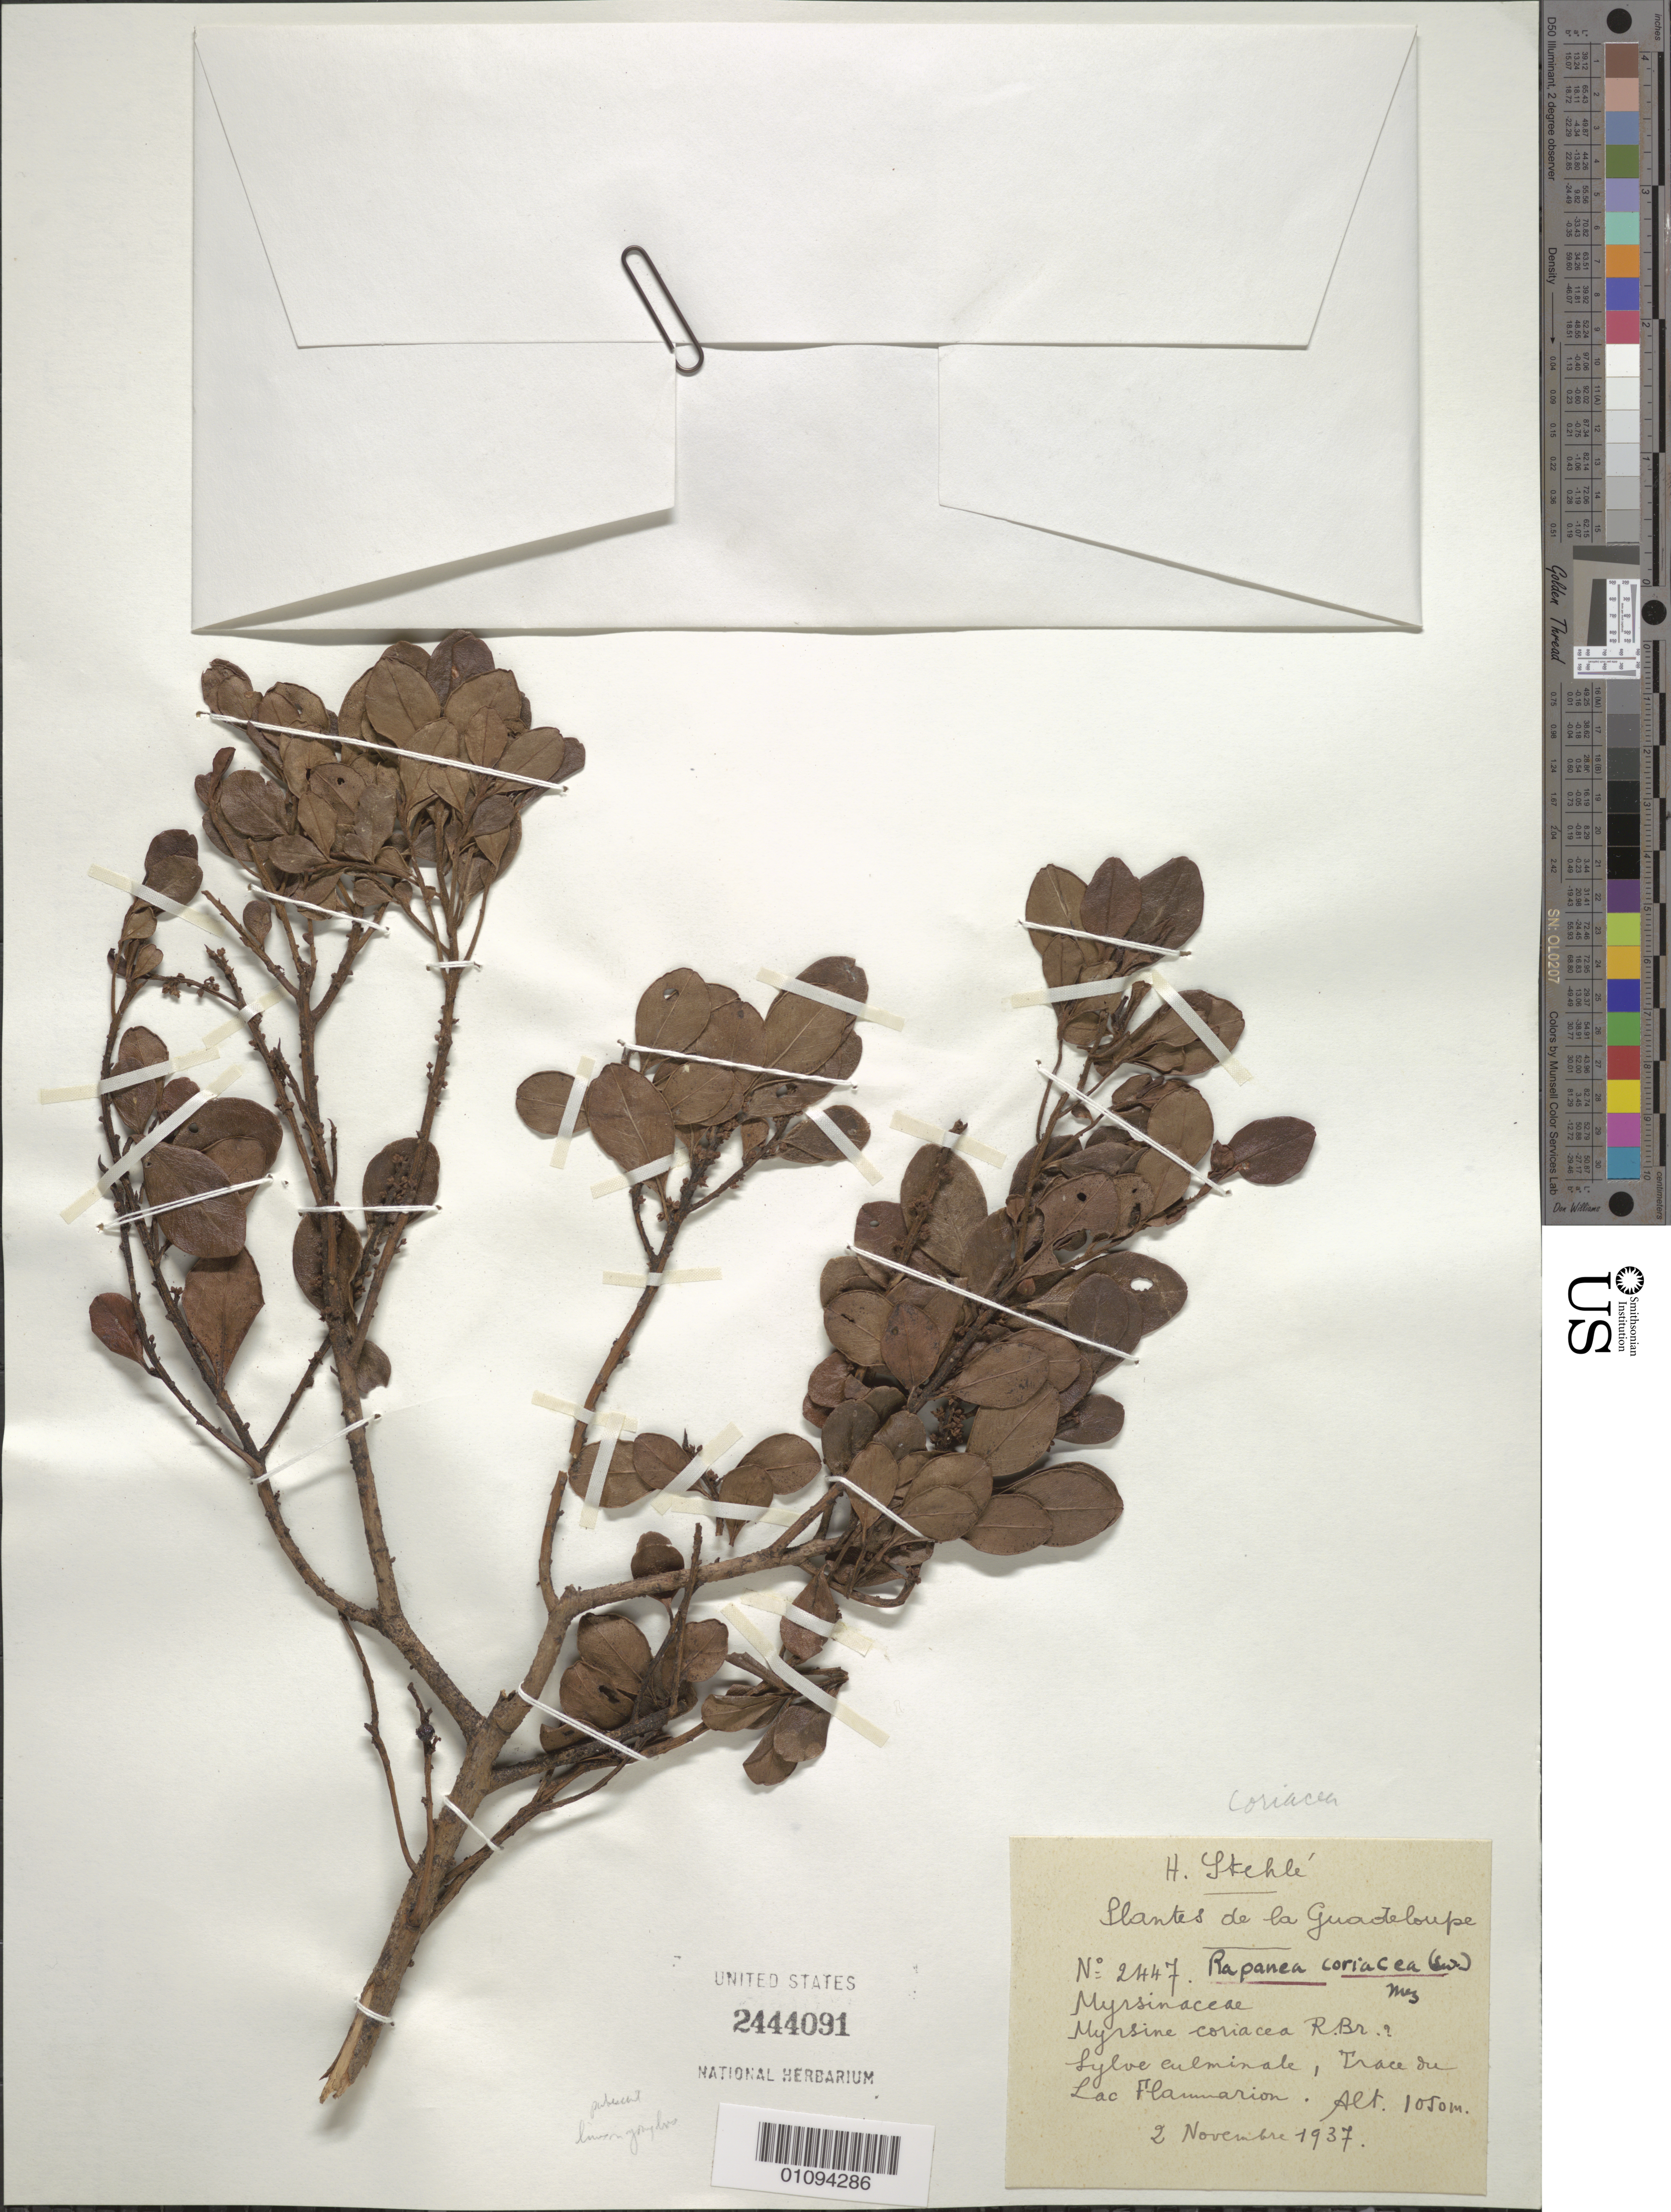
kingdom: Plantae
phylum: Tracheophyta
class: Magnoliopsida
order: Ericales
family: Primulaceae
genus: Myrsine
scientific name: Myrsine coriacea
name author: (Sw.) R. Br. ex Roem. & Schult.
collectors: H. Stehlé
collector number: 2447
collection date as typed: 02 Nov 1937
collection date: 1937-11-02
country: Guadeloupe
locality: Trace de Lac Flammarion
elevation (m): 1050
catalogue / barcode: US 2444091